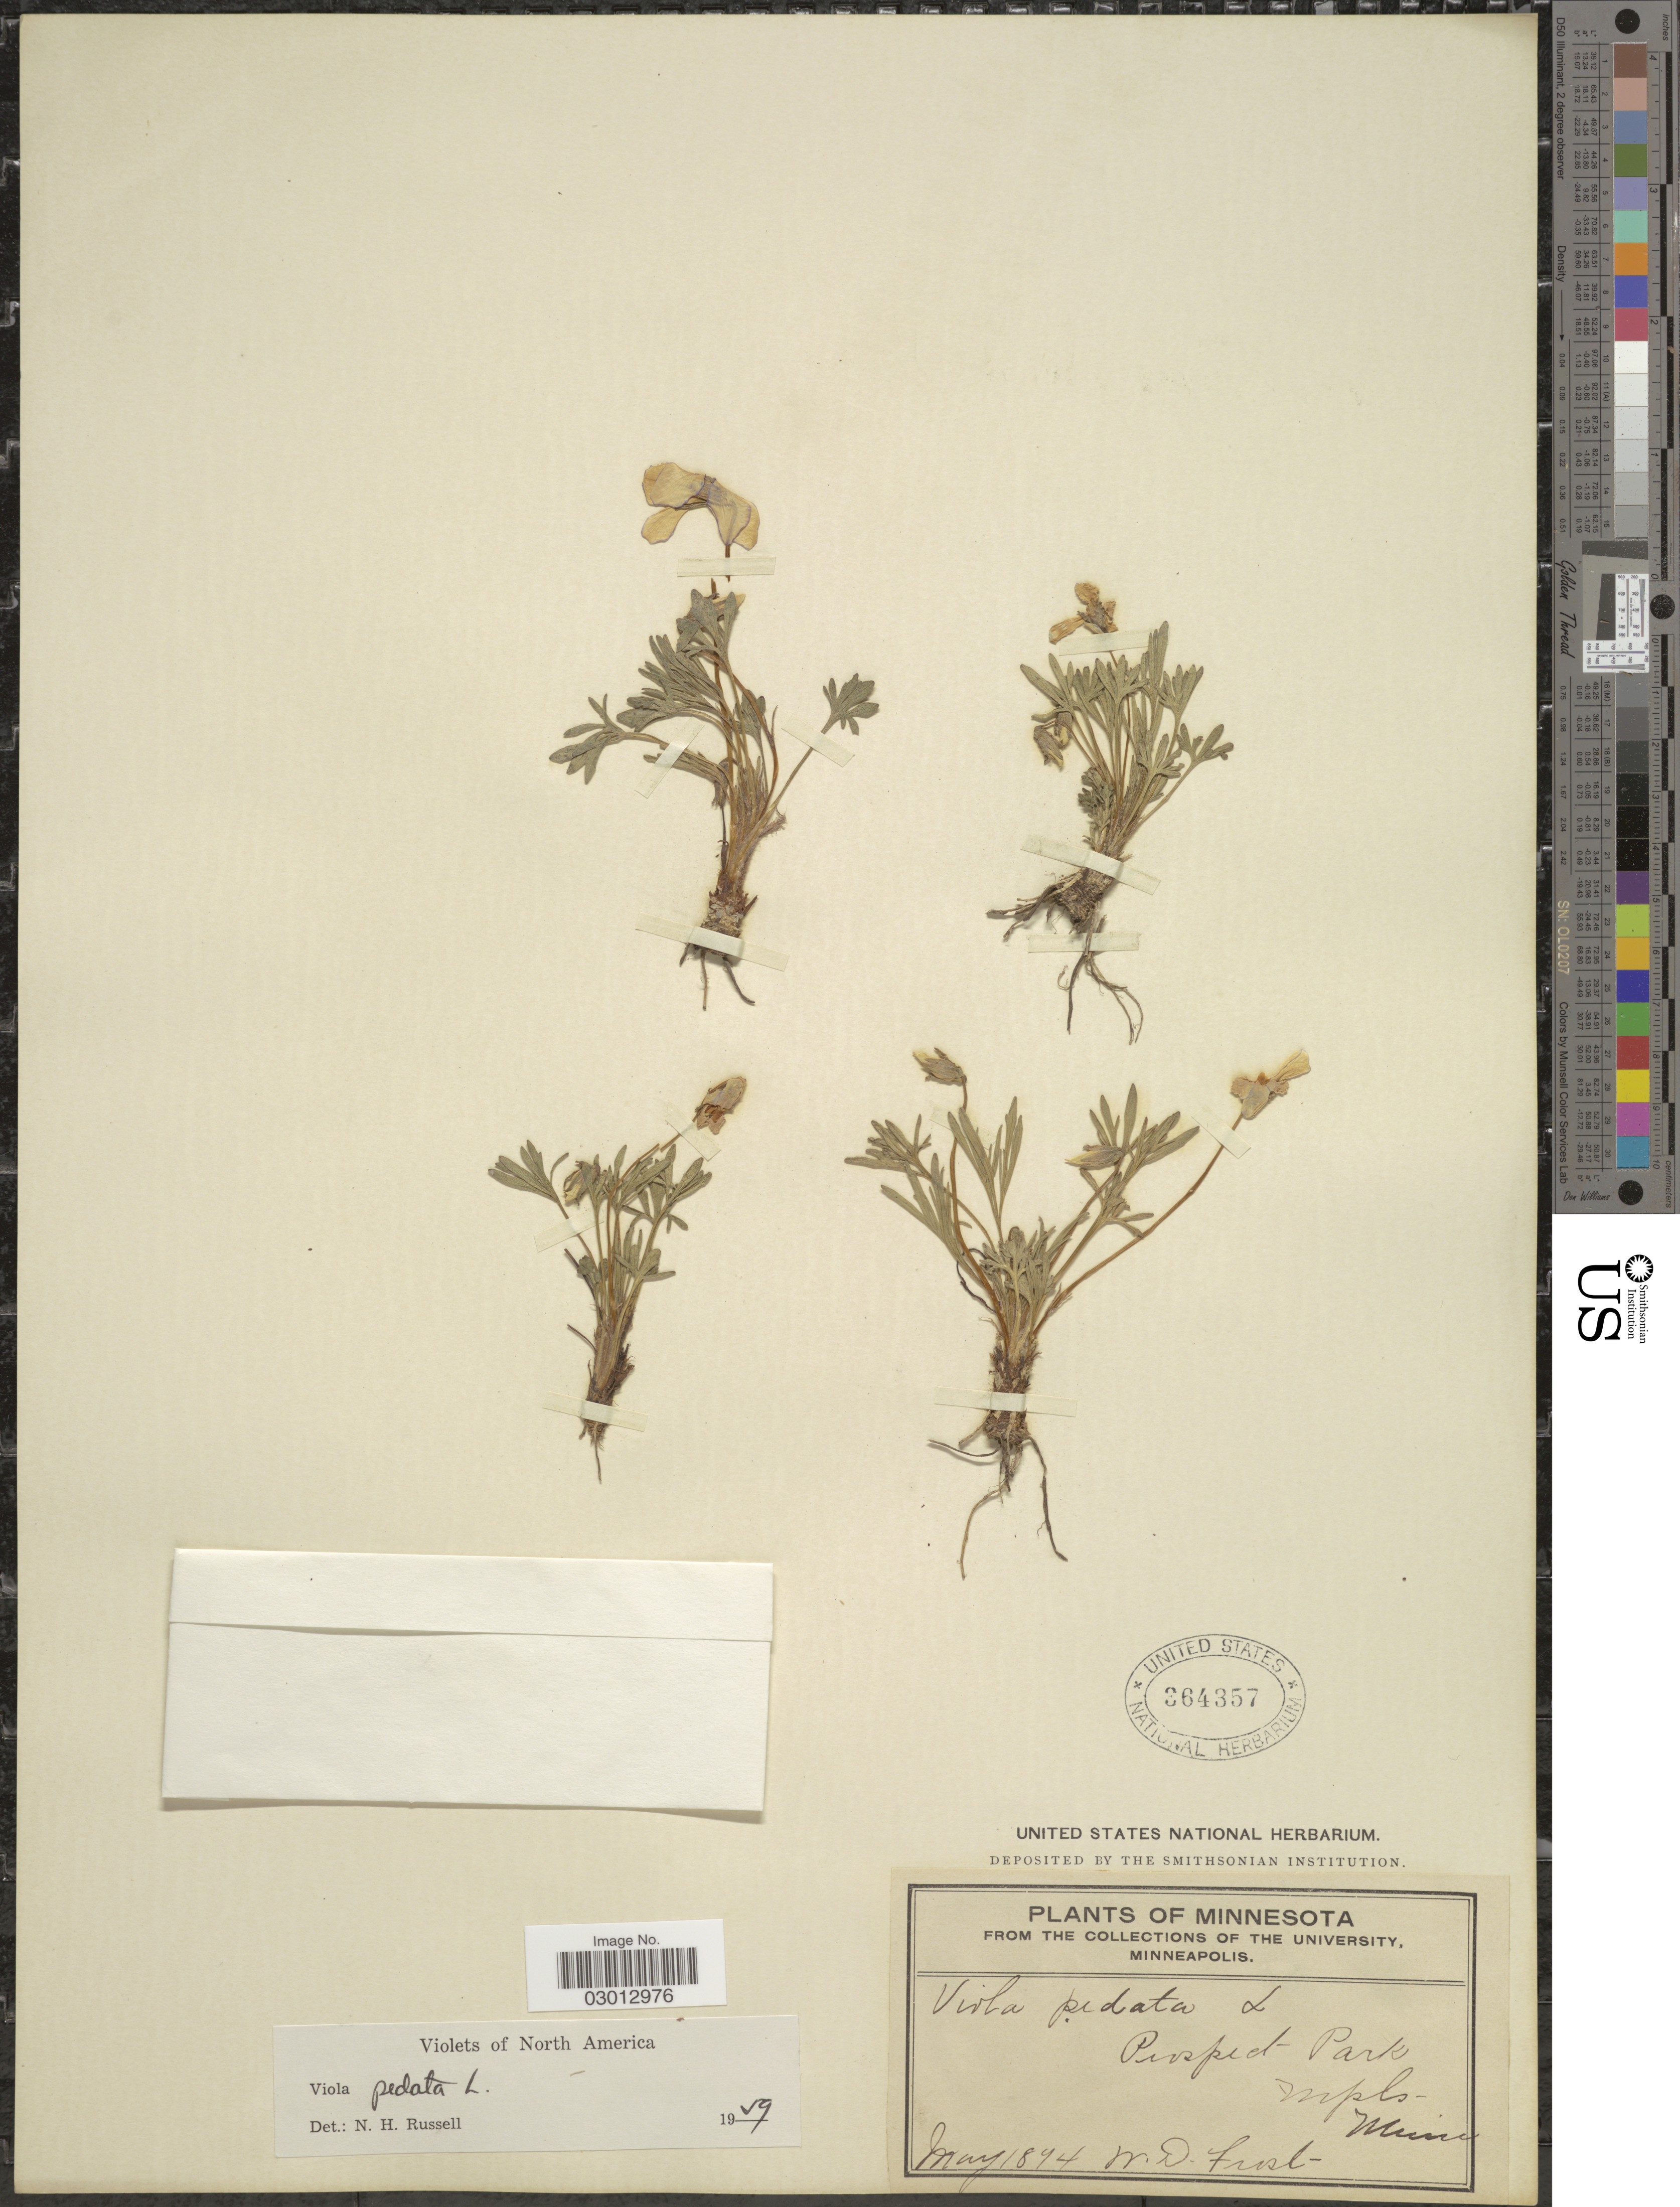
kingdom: Plantae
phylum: Tracheophyta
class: Magnoliopsida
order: Malpighiales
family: Violaceae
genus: Viola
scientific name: Viola pedata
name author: L.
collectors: W. Fust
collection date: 1894-05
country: United States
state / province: Minnesota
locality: Prospect Park. Mpls.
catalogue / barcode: US 364357